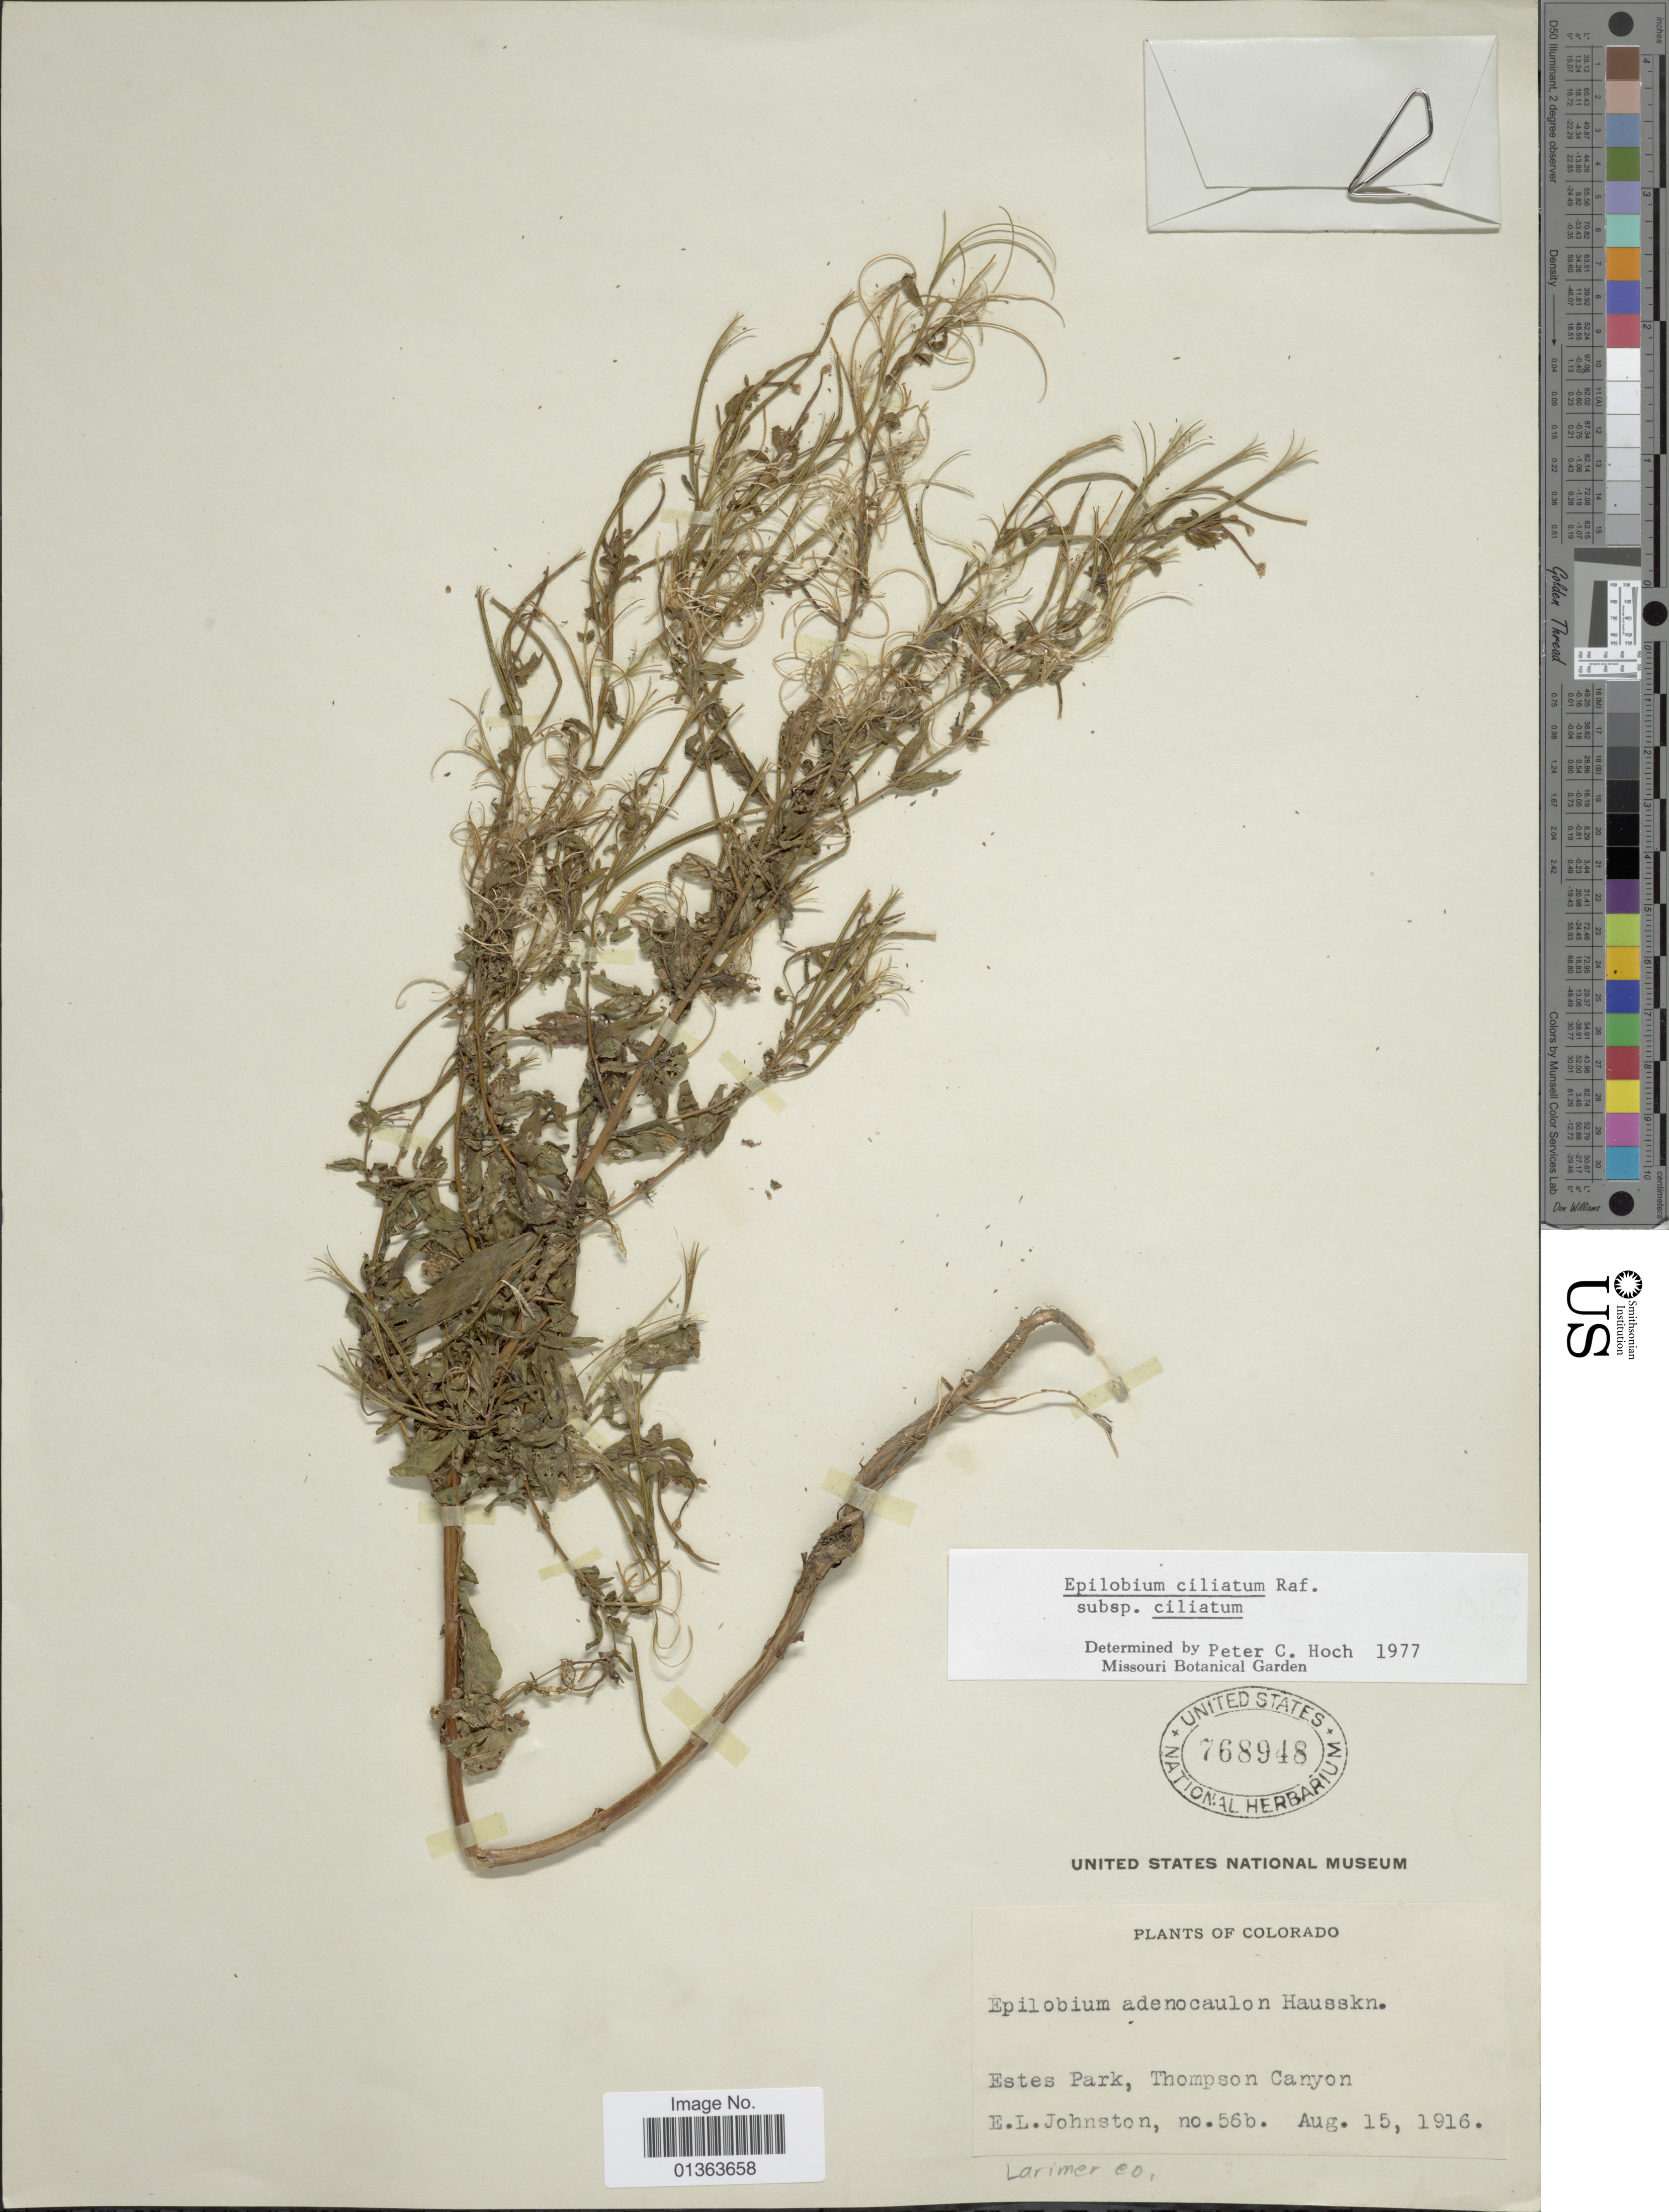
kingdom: Plantae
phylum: Tracheophyta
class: Magnoliopsida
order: Myrtales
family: Onagraceae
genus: Epilobium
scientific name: Epilobium ciliatum subsp. ciliatum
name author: Raf.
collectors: E. L. Johnston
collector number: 56b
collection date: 1916-08-15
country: United States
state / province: Colorado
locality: Estes Park, Thompson Canyon.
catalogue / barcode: US 768948